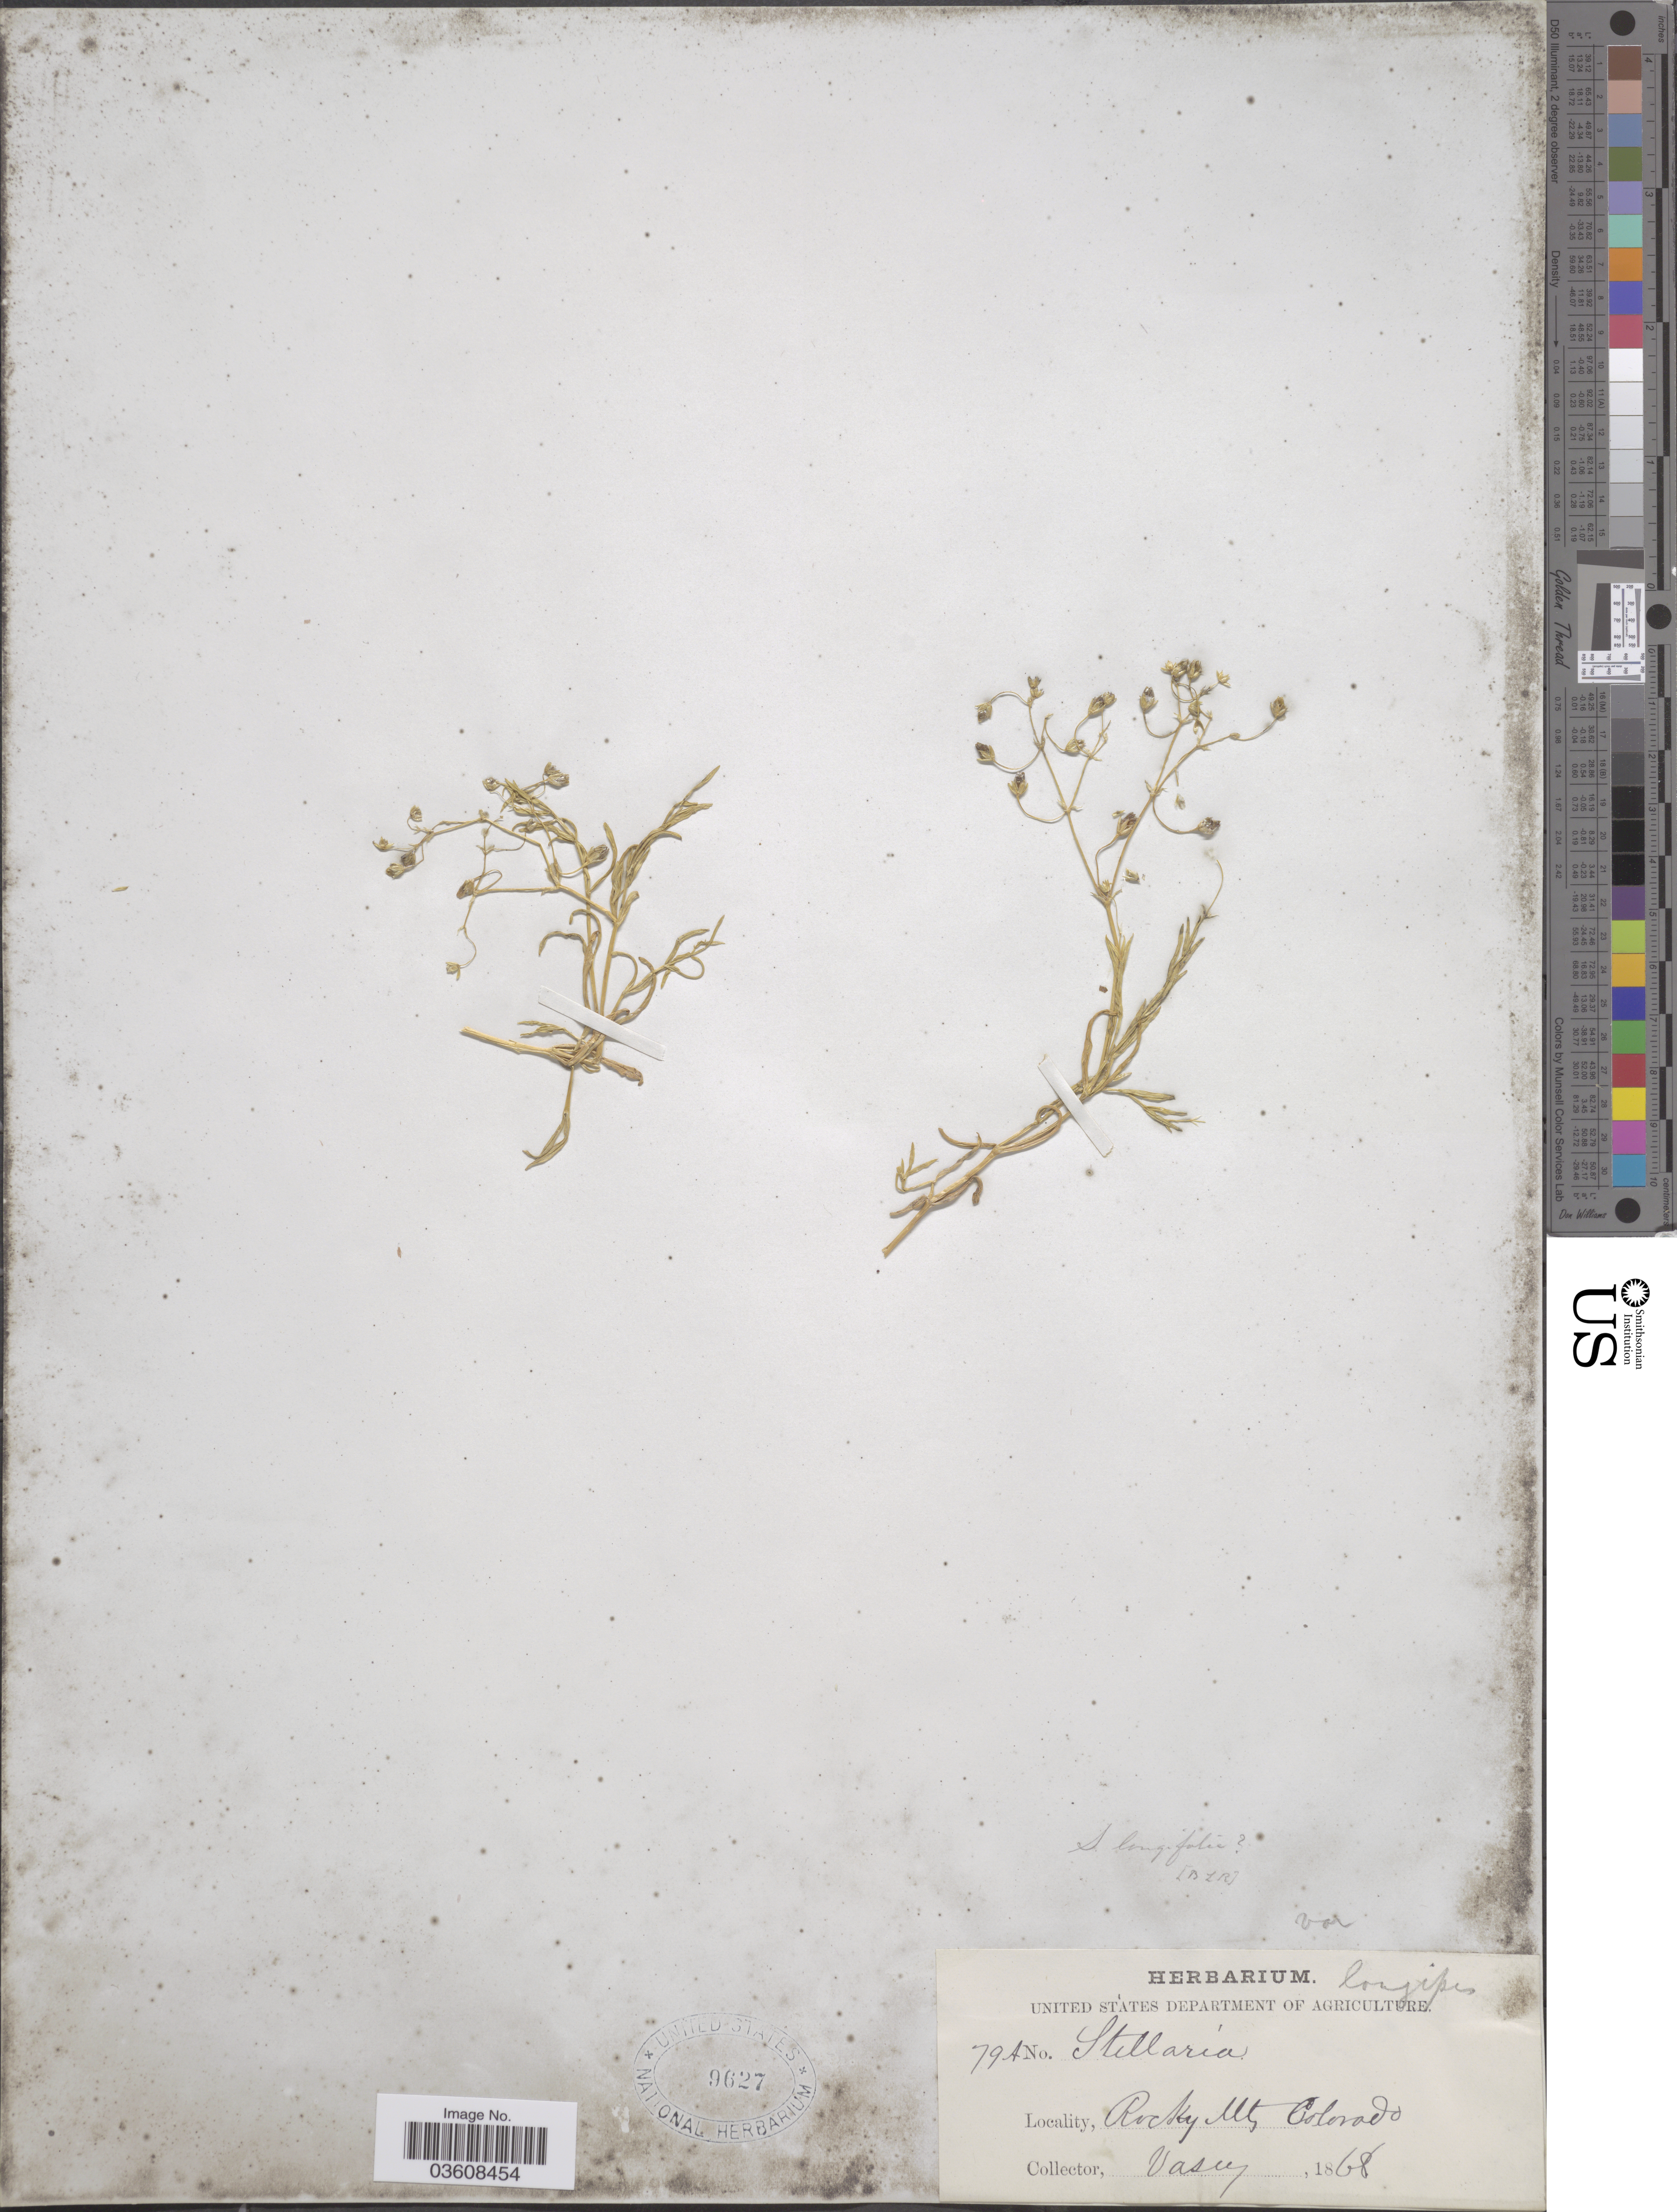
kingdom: Plantae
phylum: Tracheophyta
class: Magnoliopsida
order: Caryophyllales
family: Caryophyllaceae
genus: Stellaria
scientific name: Stellaria longifolia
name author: Muhl. ex Willd.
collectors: Vasey, --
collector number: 79A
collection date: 1868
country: United States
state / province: Colorado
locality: Rocky Mts.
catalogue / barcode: US 9627